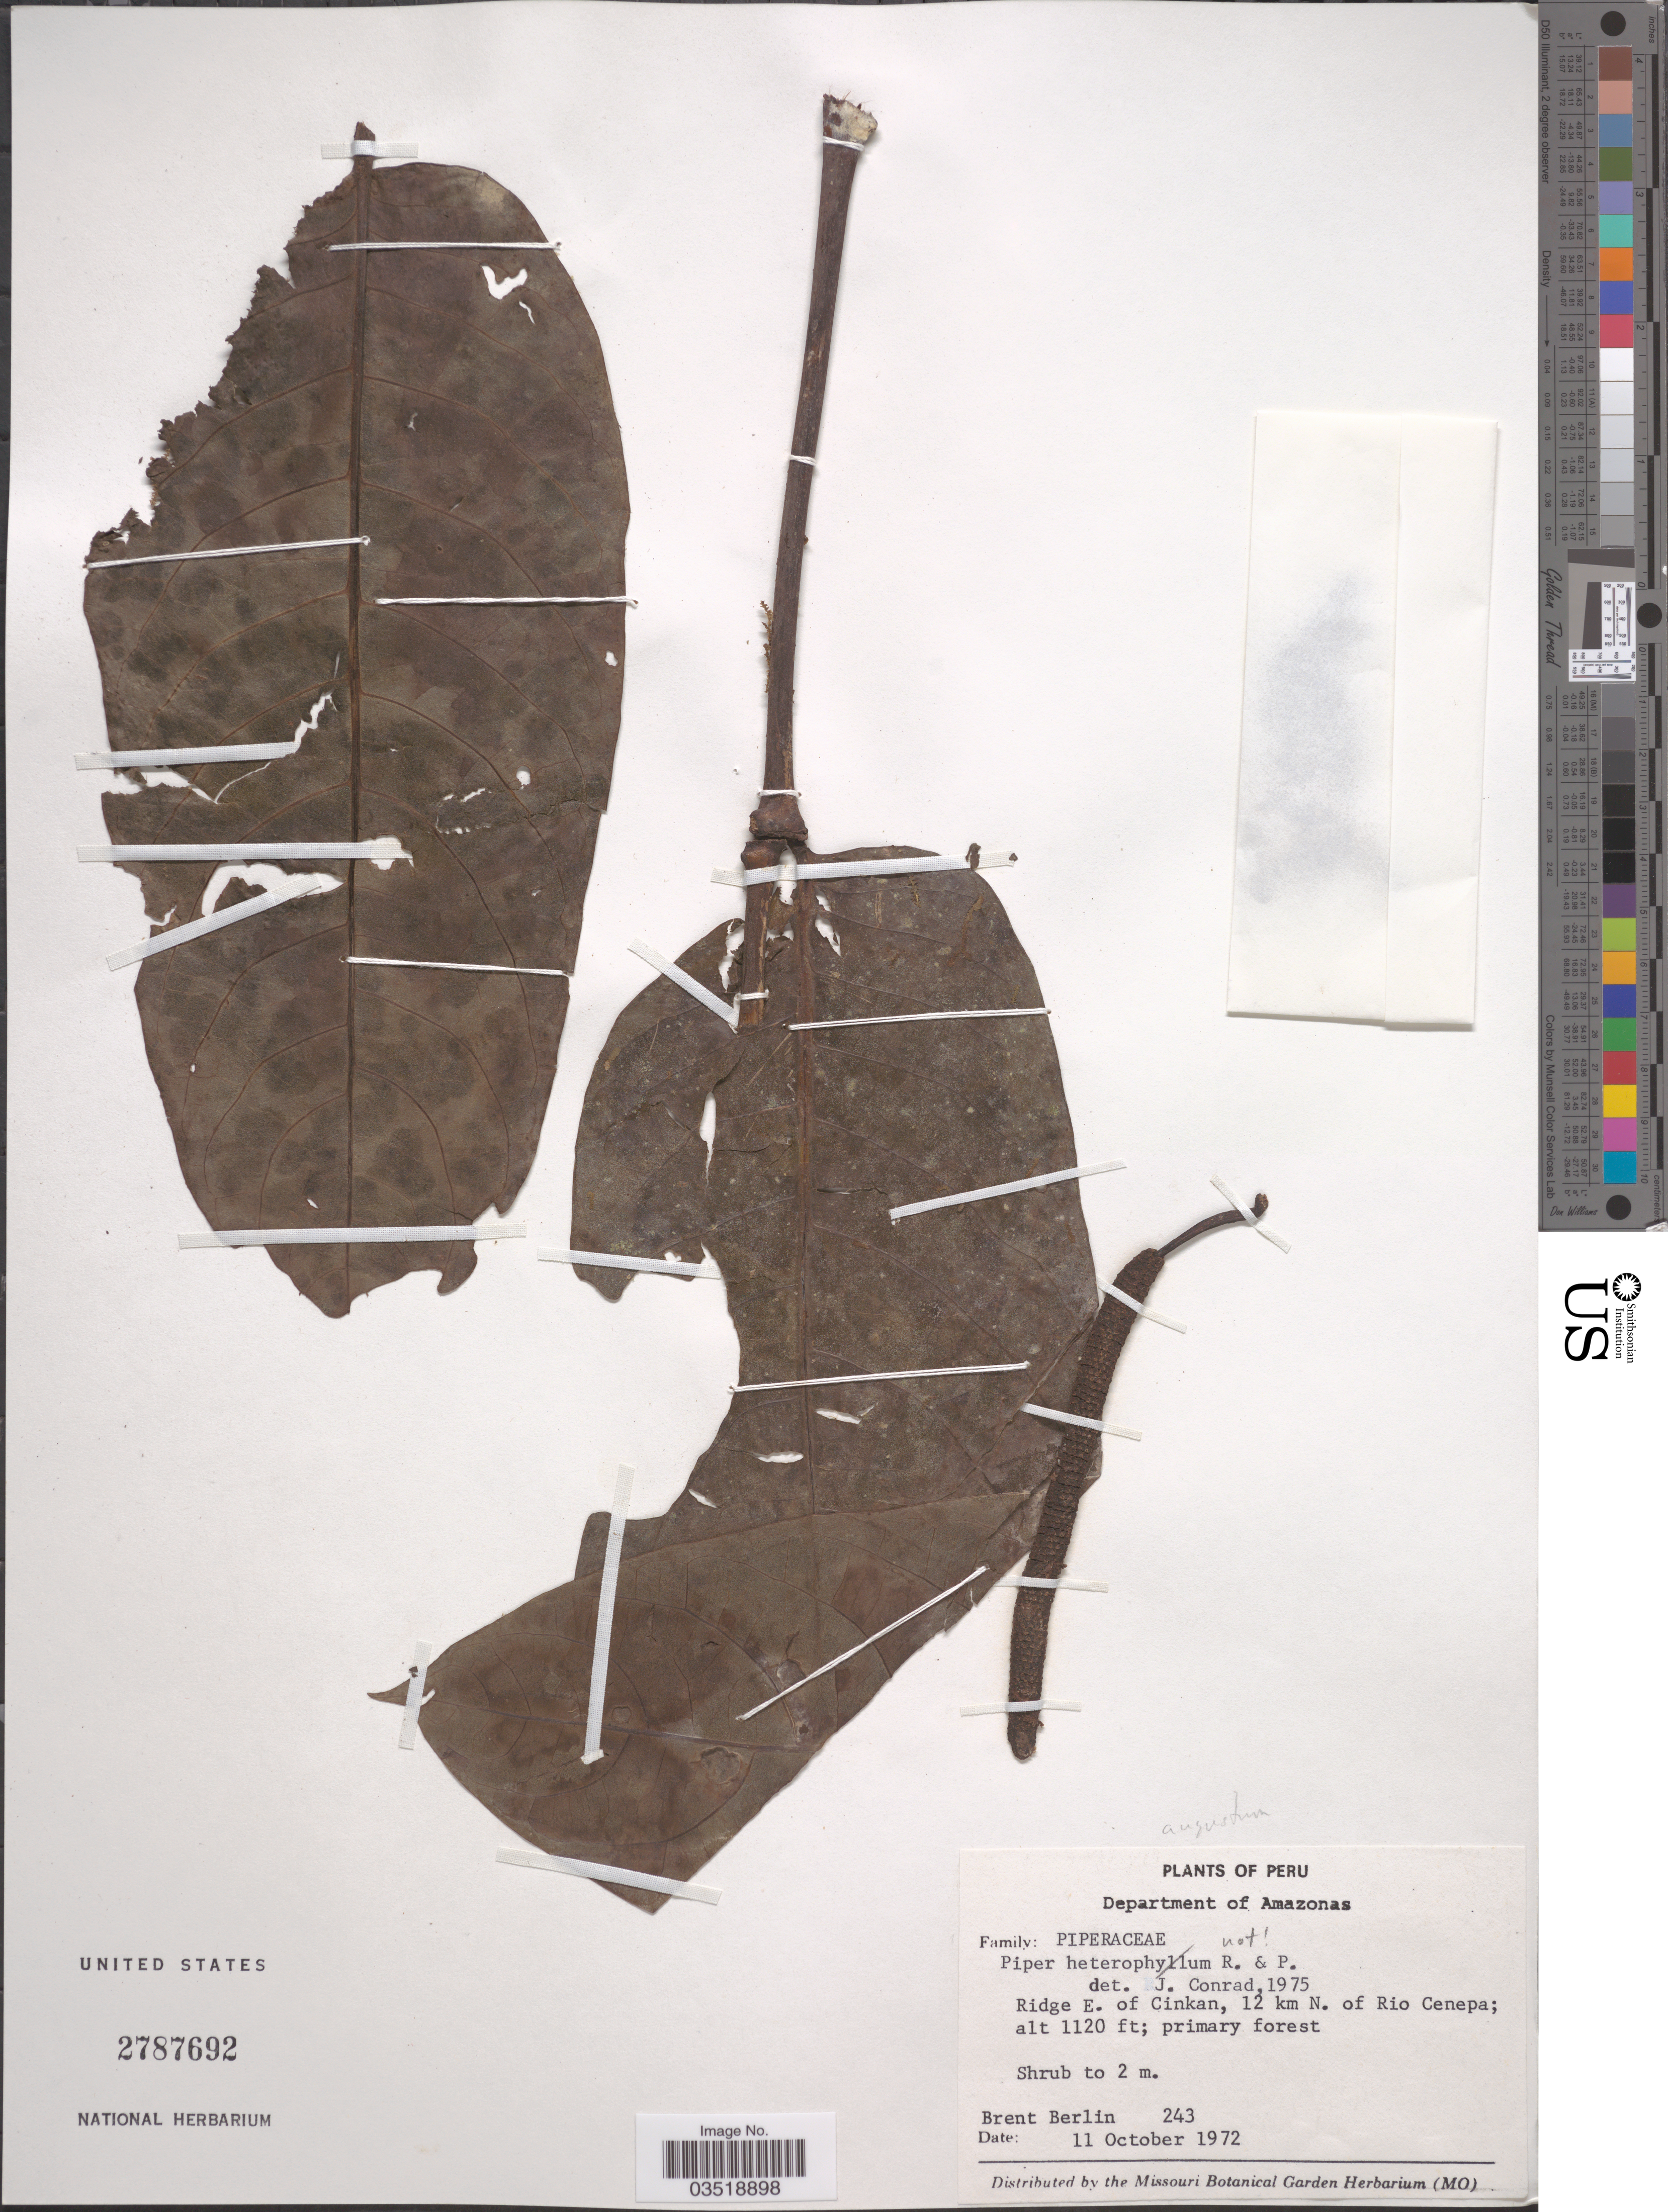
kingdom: Plantae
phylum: Tracheophyta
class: Magnoliopsida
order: Piperales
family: Piperaceae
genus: Piper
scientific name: Piper sp.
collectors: B. Berlin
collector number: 243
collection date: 1972-10-11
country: Peru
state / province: Amazonas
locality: Department of Amazonas. Ridge E. of Cinkan, 12 km N. of Rio Cenepa.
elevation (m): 341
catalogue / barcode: US 2787692